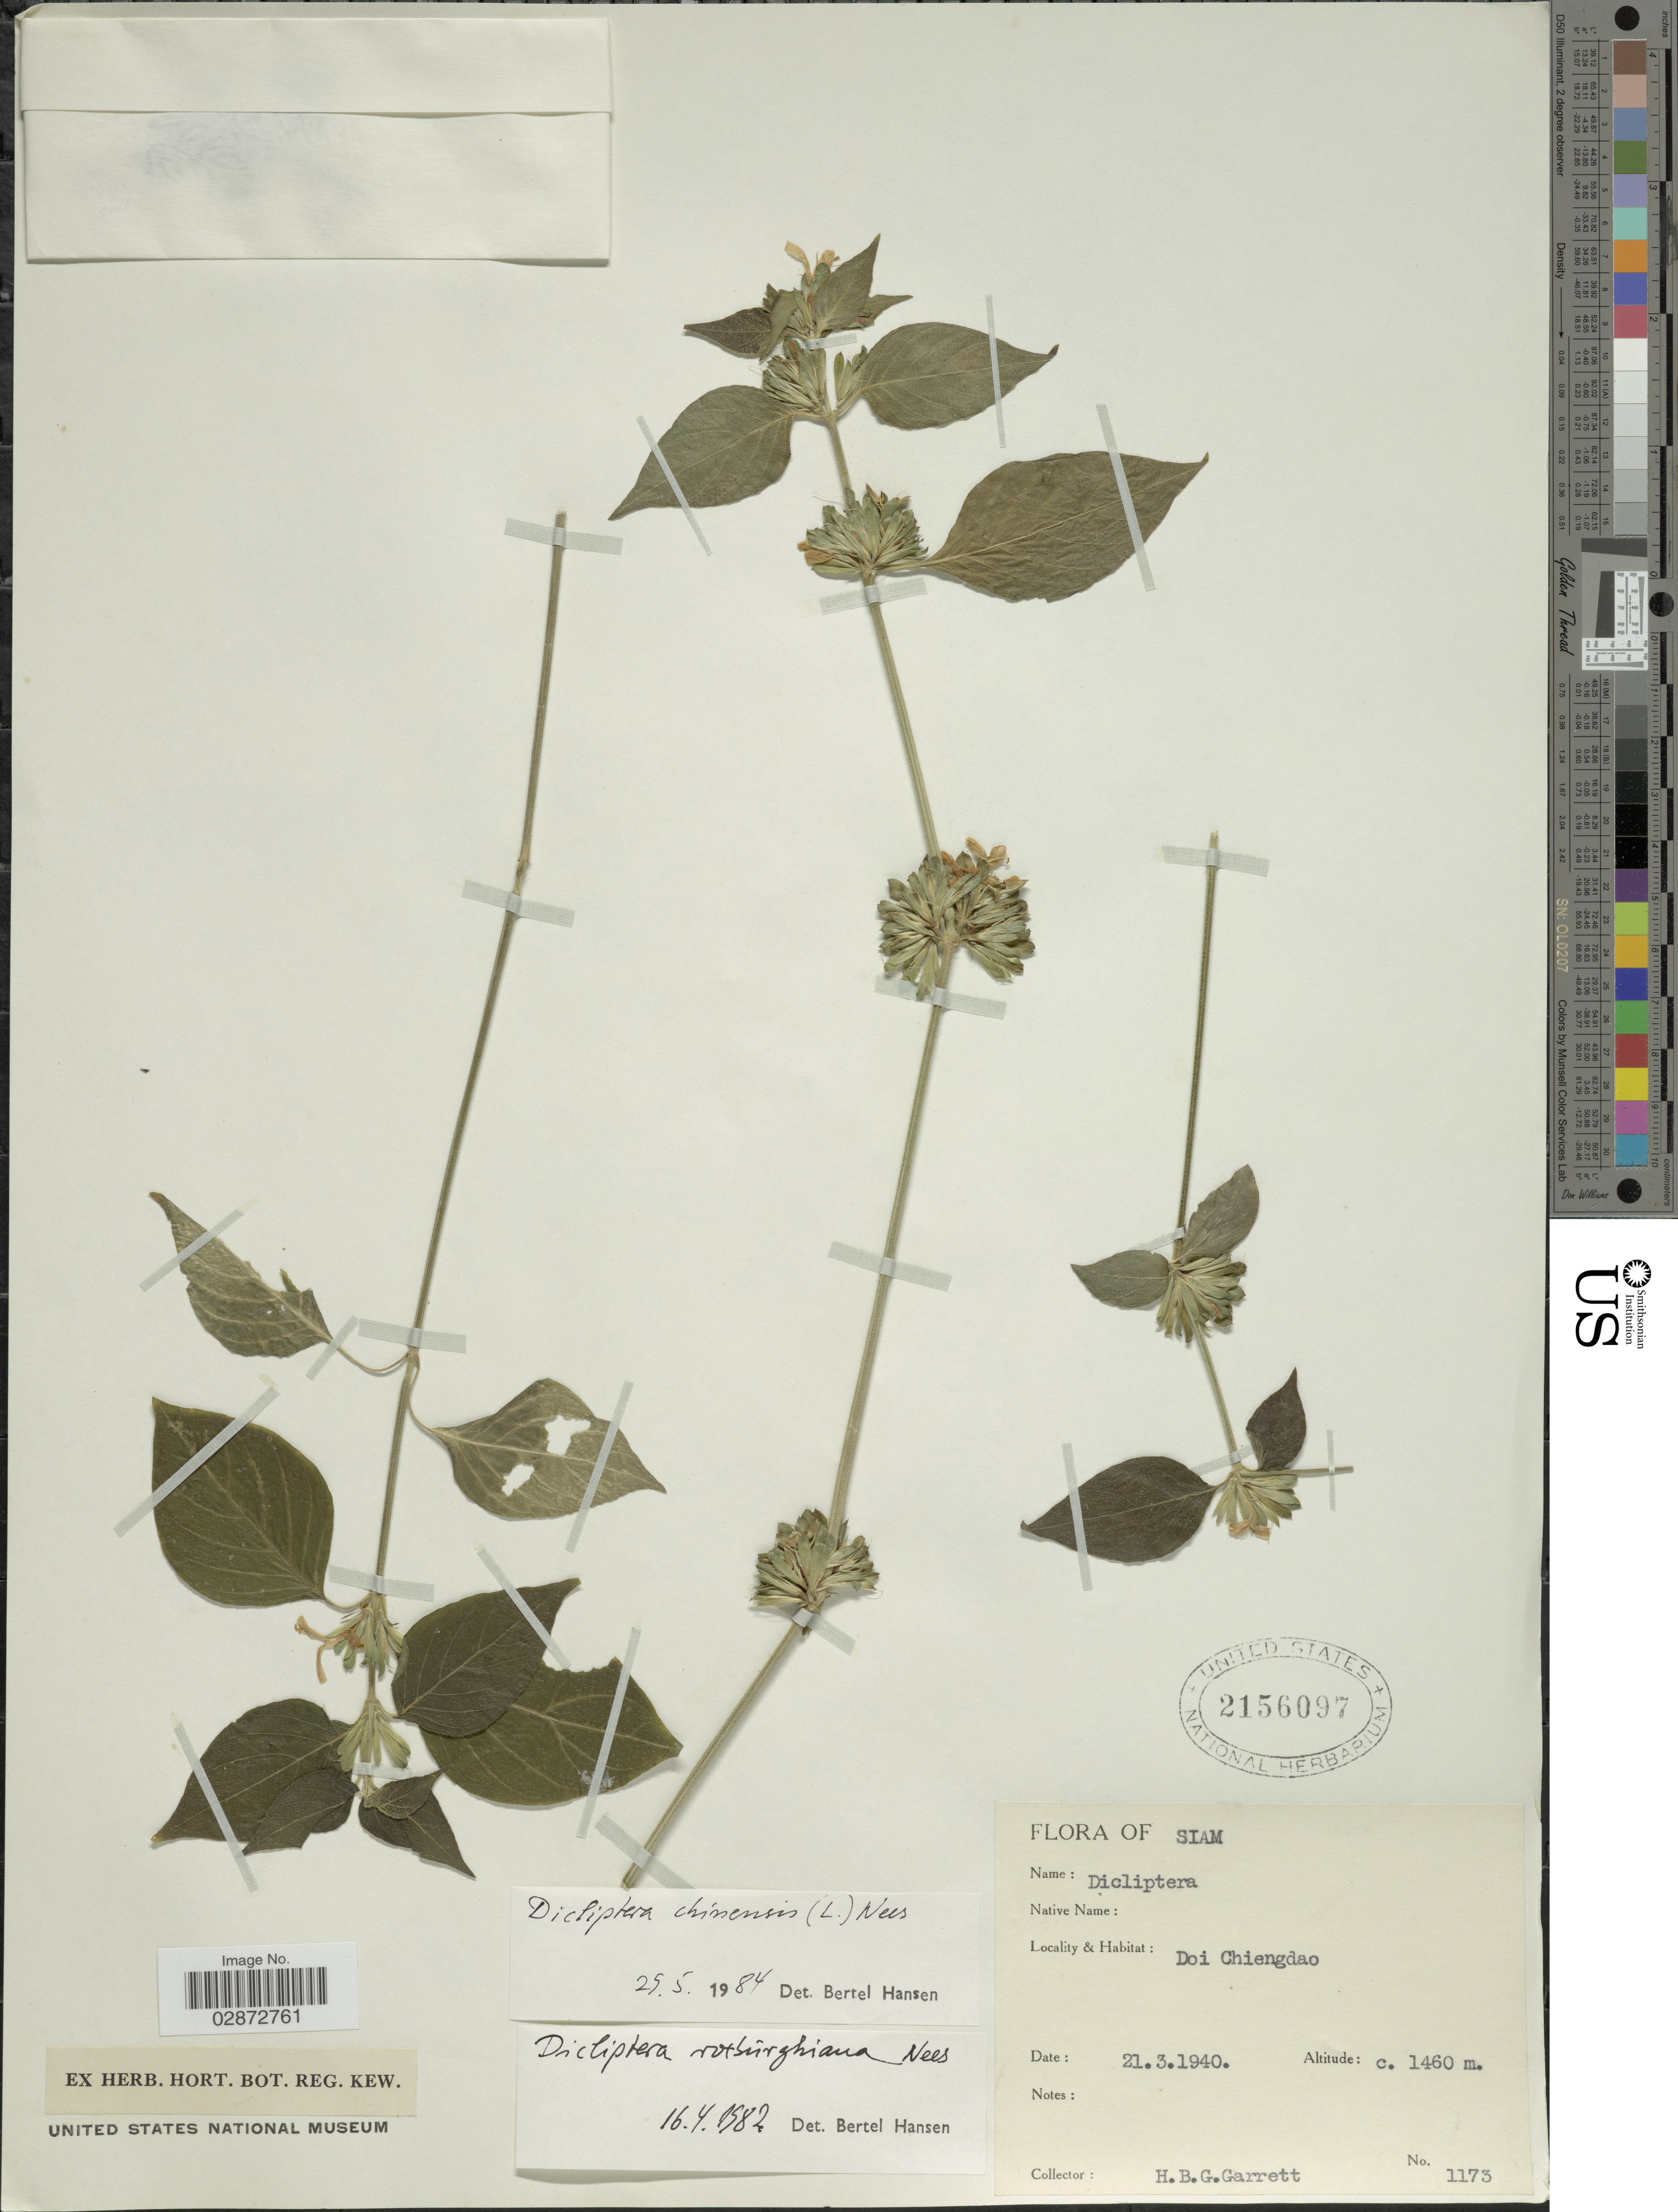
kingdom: Plantae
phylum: Tracheophyta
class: Magnoliopsida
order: Lamiales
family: Acanthaceae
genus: Dicliptera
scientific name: Dicliptera chinensis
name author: (L.) Juss.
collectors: H. Garrett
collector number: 1173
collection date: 1940-03-21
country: Thailand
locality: Doi Chiengdao.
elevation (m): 1460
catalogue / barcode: US 2156097